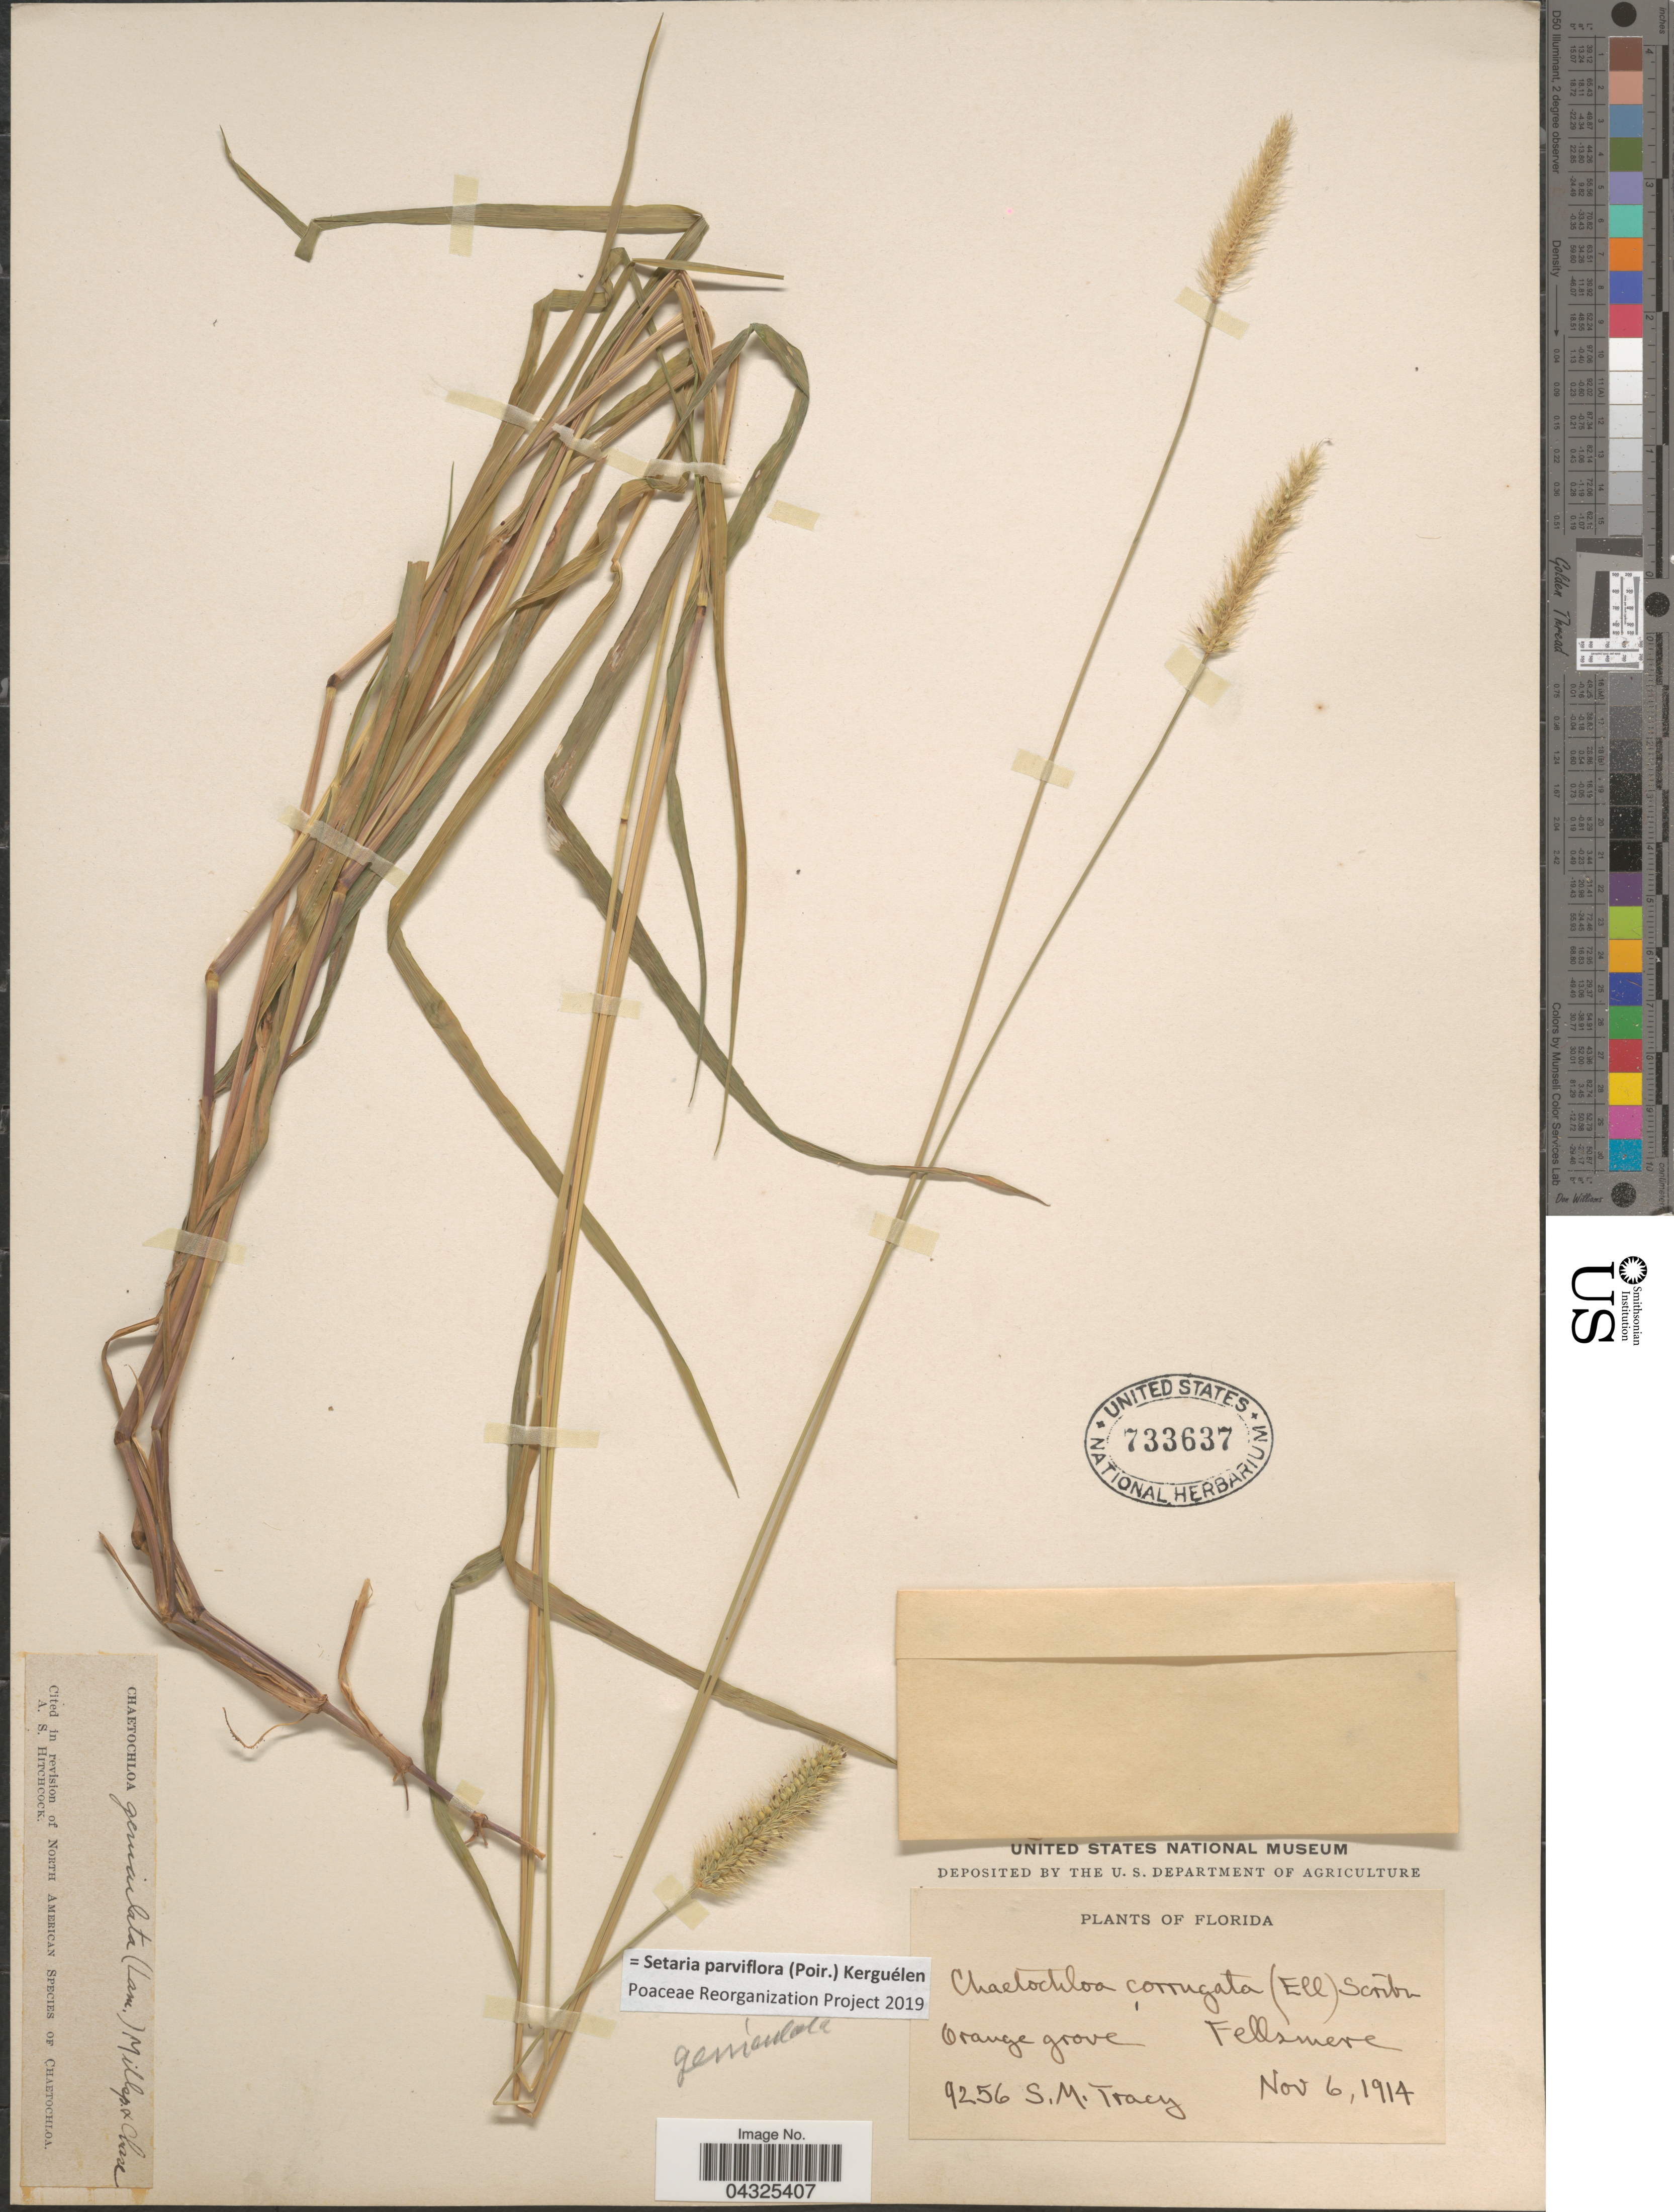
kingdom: Plantae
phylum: Tracheophyta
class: Liliopsida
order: Poales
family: Poaceae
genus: Setaria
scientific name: Setaria parviflora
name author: (Poir.) Kerguélen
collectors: S. M. Tracy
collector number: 9256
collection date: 1914-11-06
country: United States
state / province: Florida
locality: Orange grove. Fellsmere.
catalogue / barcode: US 733637